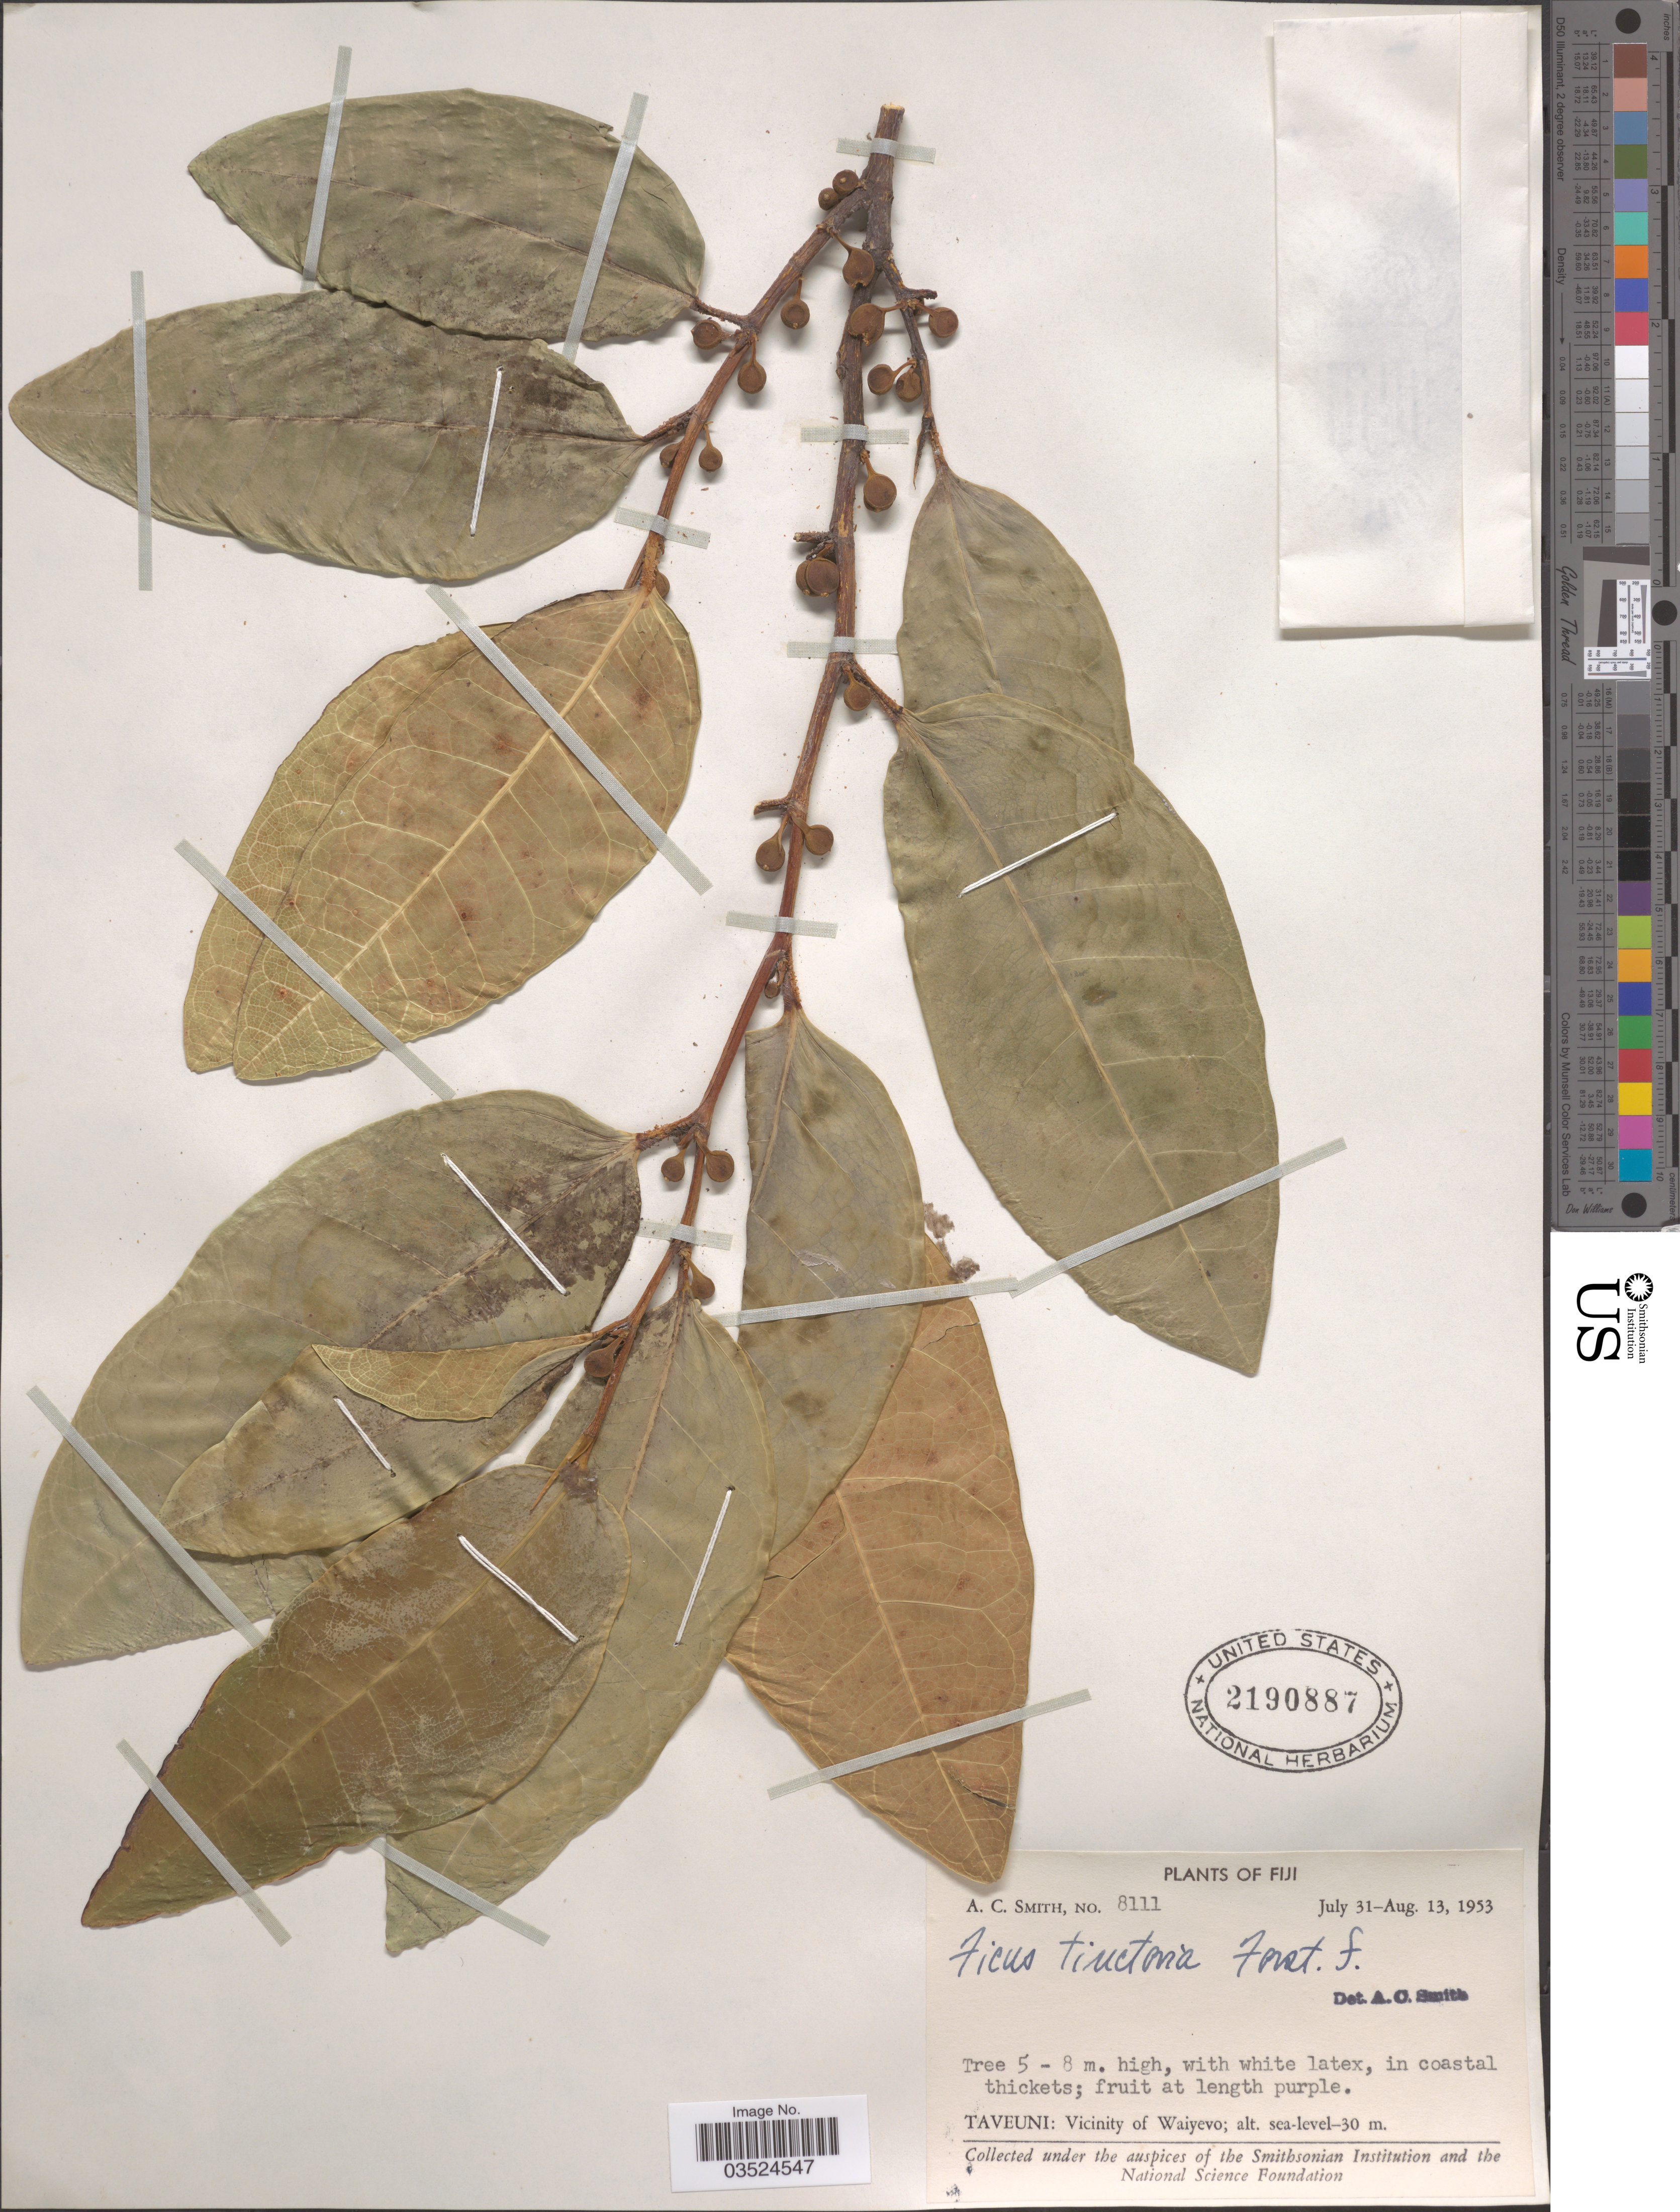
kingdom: Plantae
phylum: Tracheophyta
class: Magnoliopsida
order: Rosales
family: Moraceae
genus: Ficus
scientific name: Ficus tinctoria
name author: G. Forst.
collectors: A. C. Smith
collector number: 8111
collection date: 1953-07-31/1953-08-13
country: Fiji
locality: Taveuni: Vicinity of Waiyevo.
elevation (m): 30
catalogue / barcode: US 2190887